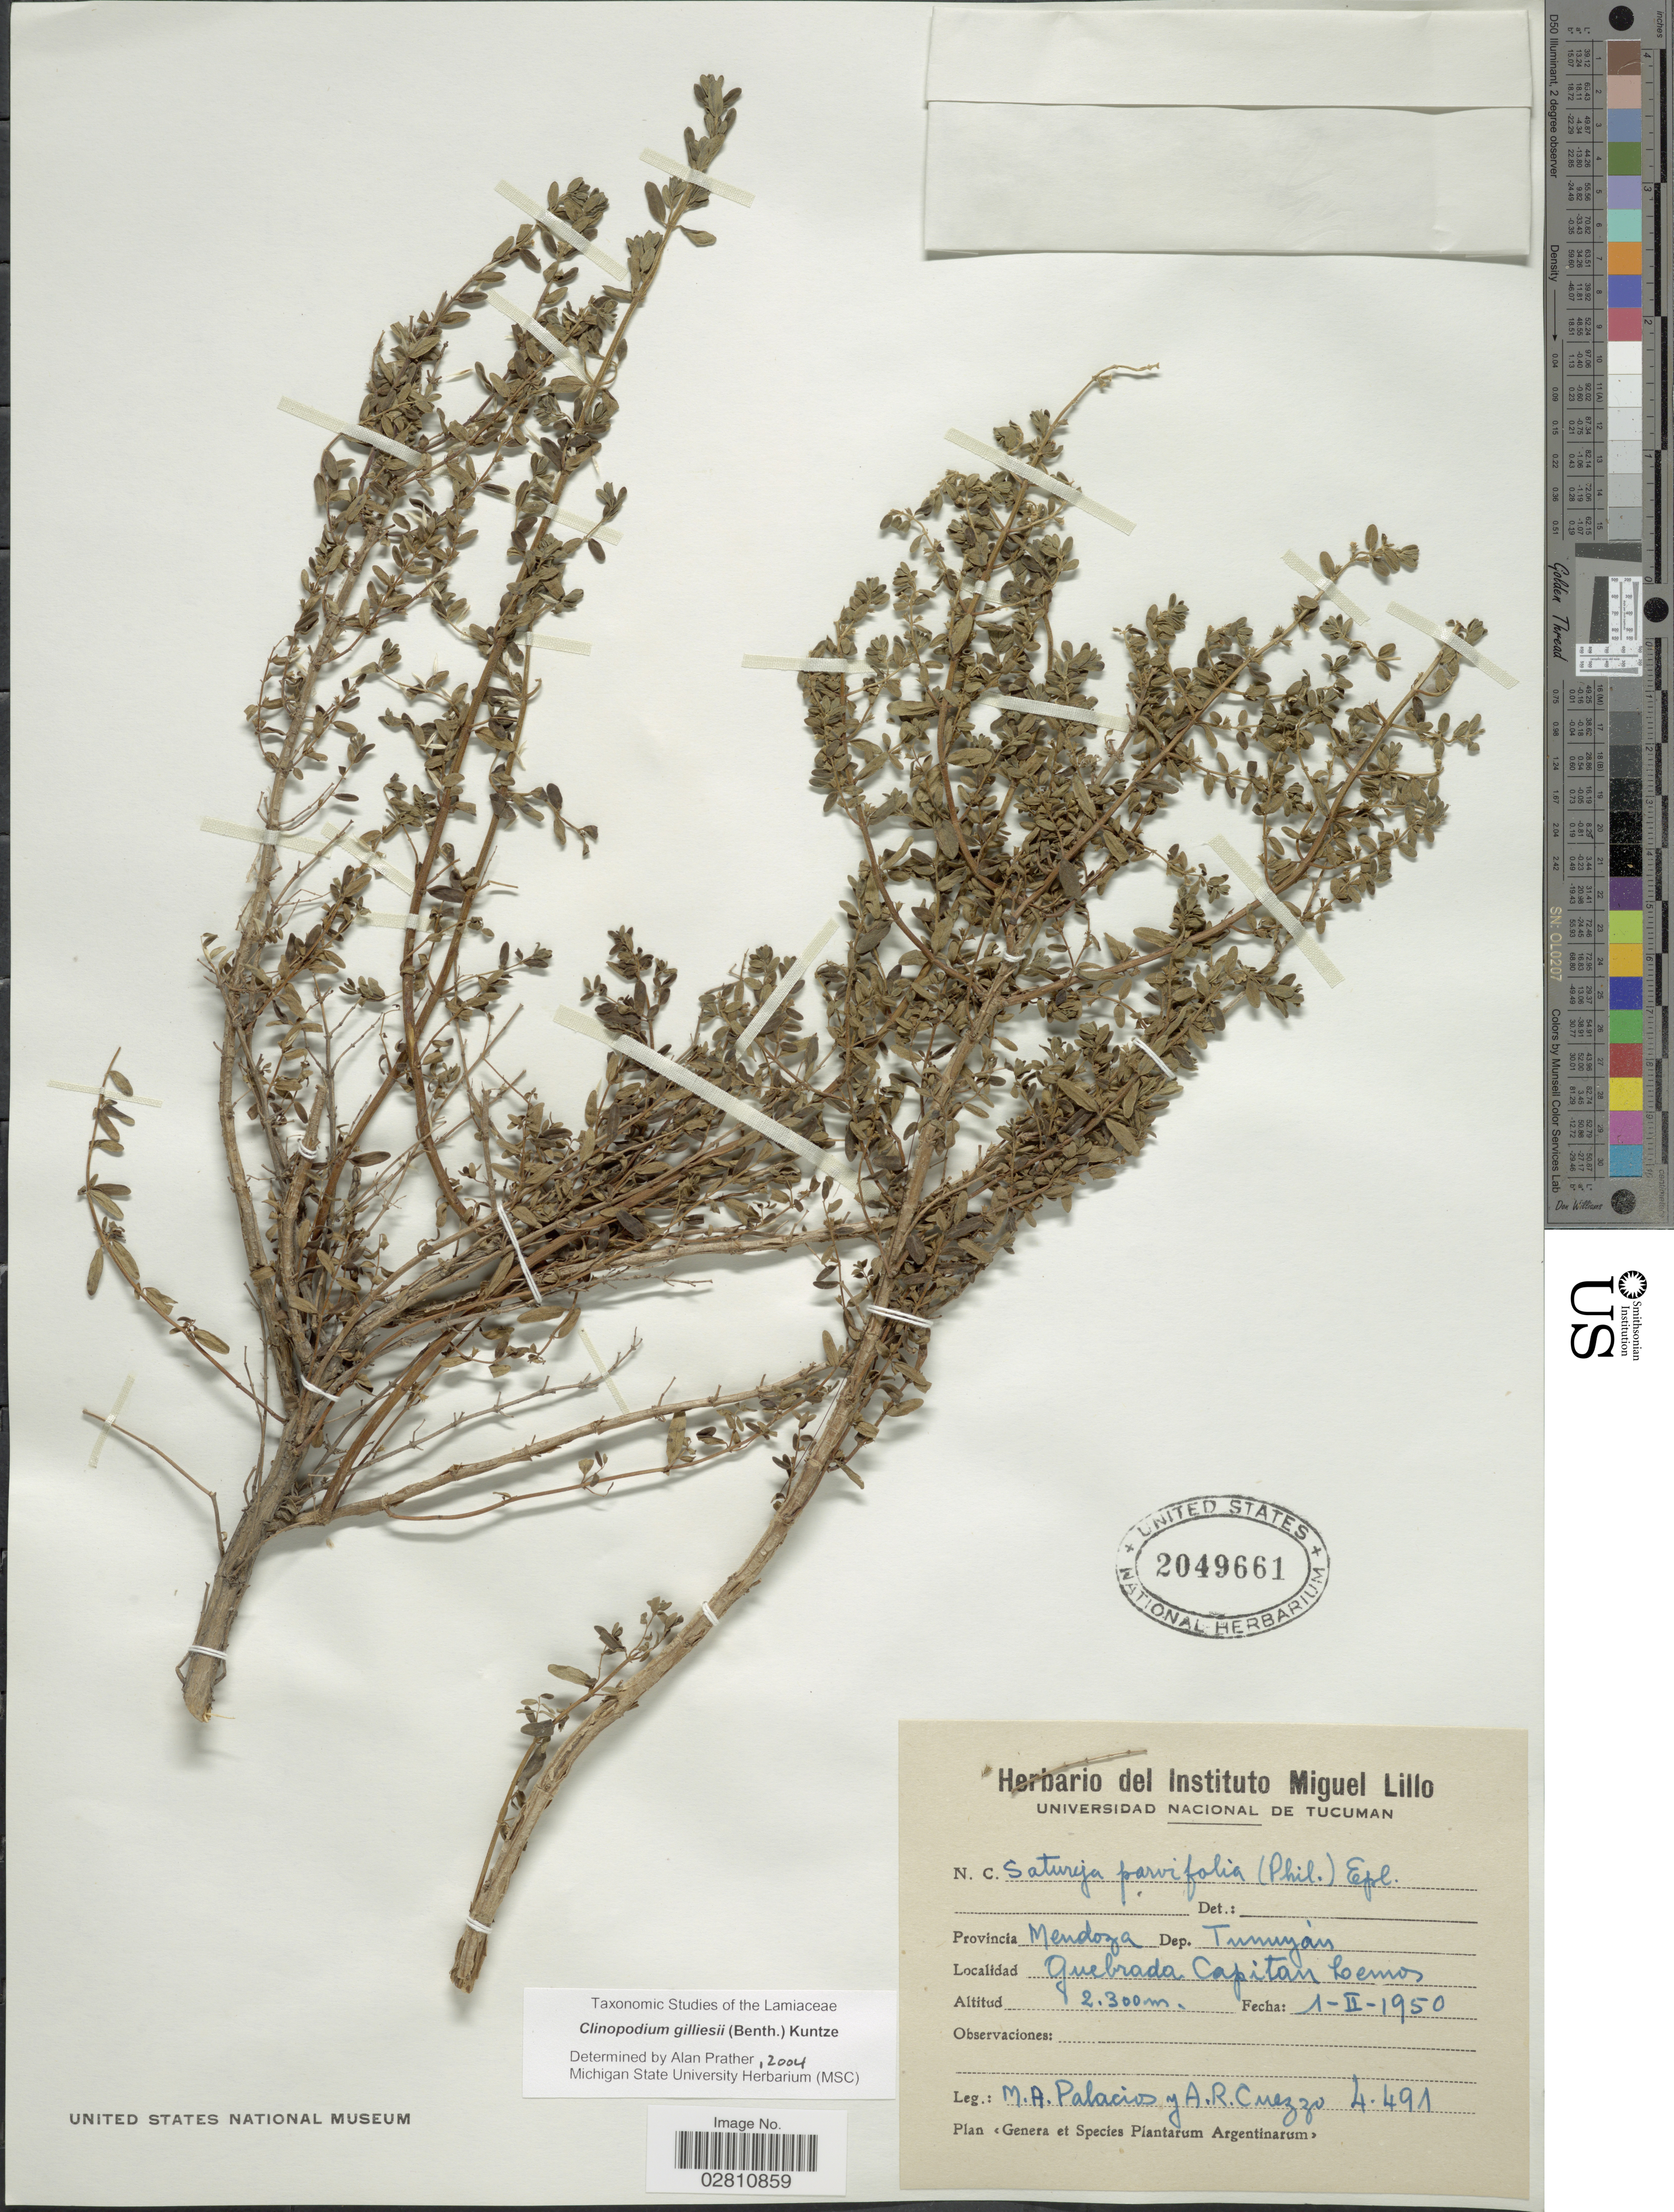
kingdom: Plantae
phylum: Tracheophyta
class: Magnoliopsida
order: Lamiales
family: Lamiaceae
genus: Clinopodium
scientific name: Clinopodium gilliesii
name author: (Benth.) Kuntze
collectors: M. Palacios & A. Cuezzo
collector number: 4491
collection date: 1950-02-01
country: Argentina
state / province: Mendoza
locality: Provincia Mendoza, Dep. Tunuyán. Quebrada Capitan Lemos.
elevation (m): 2300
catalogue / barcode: US 2049661